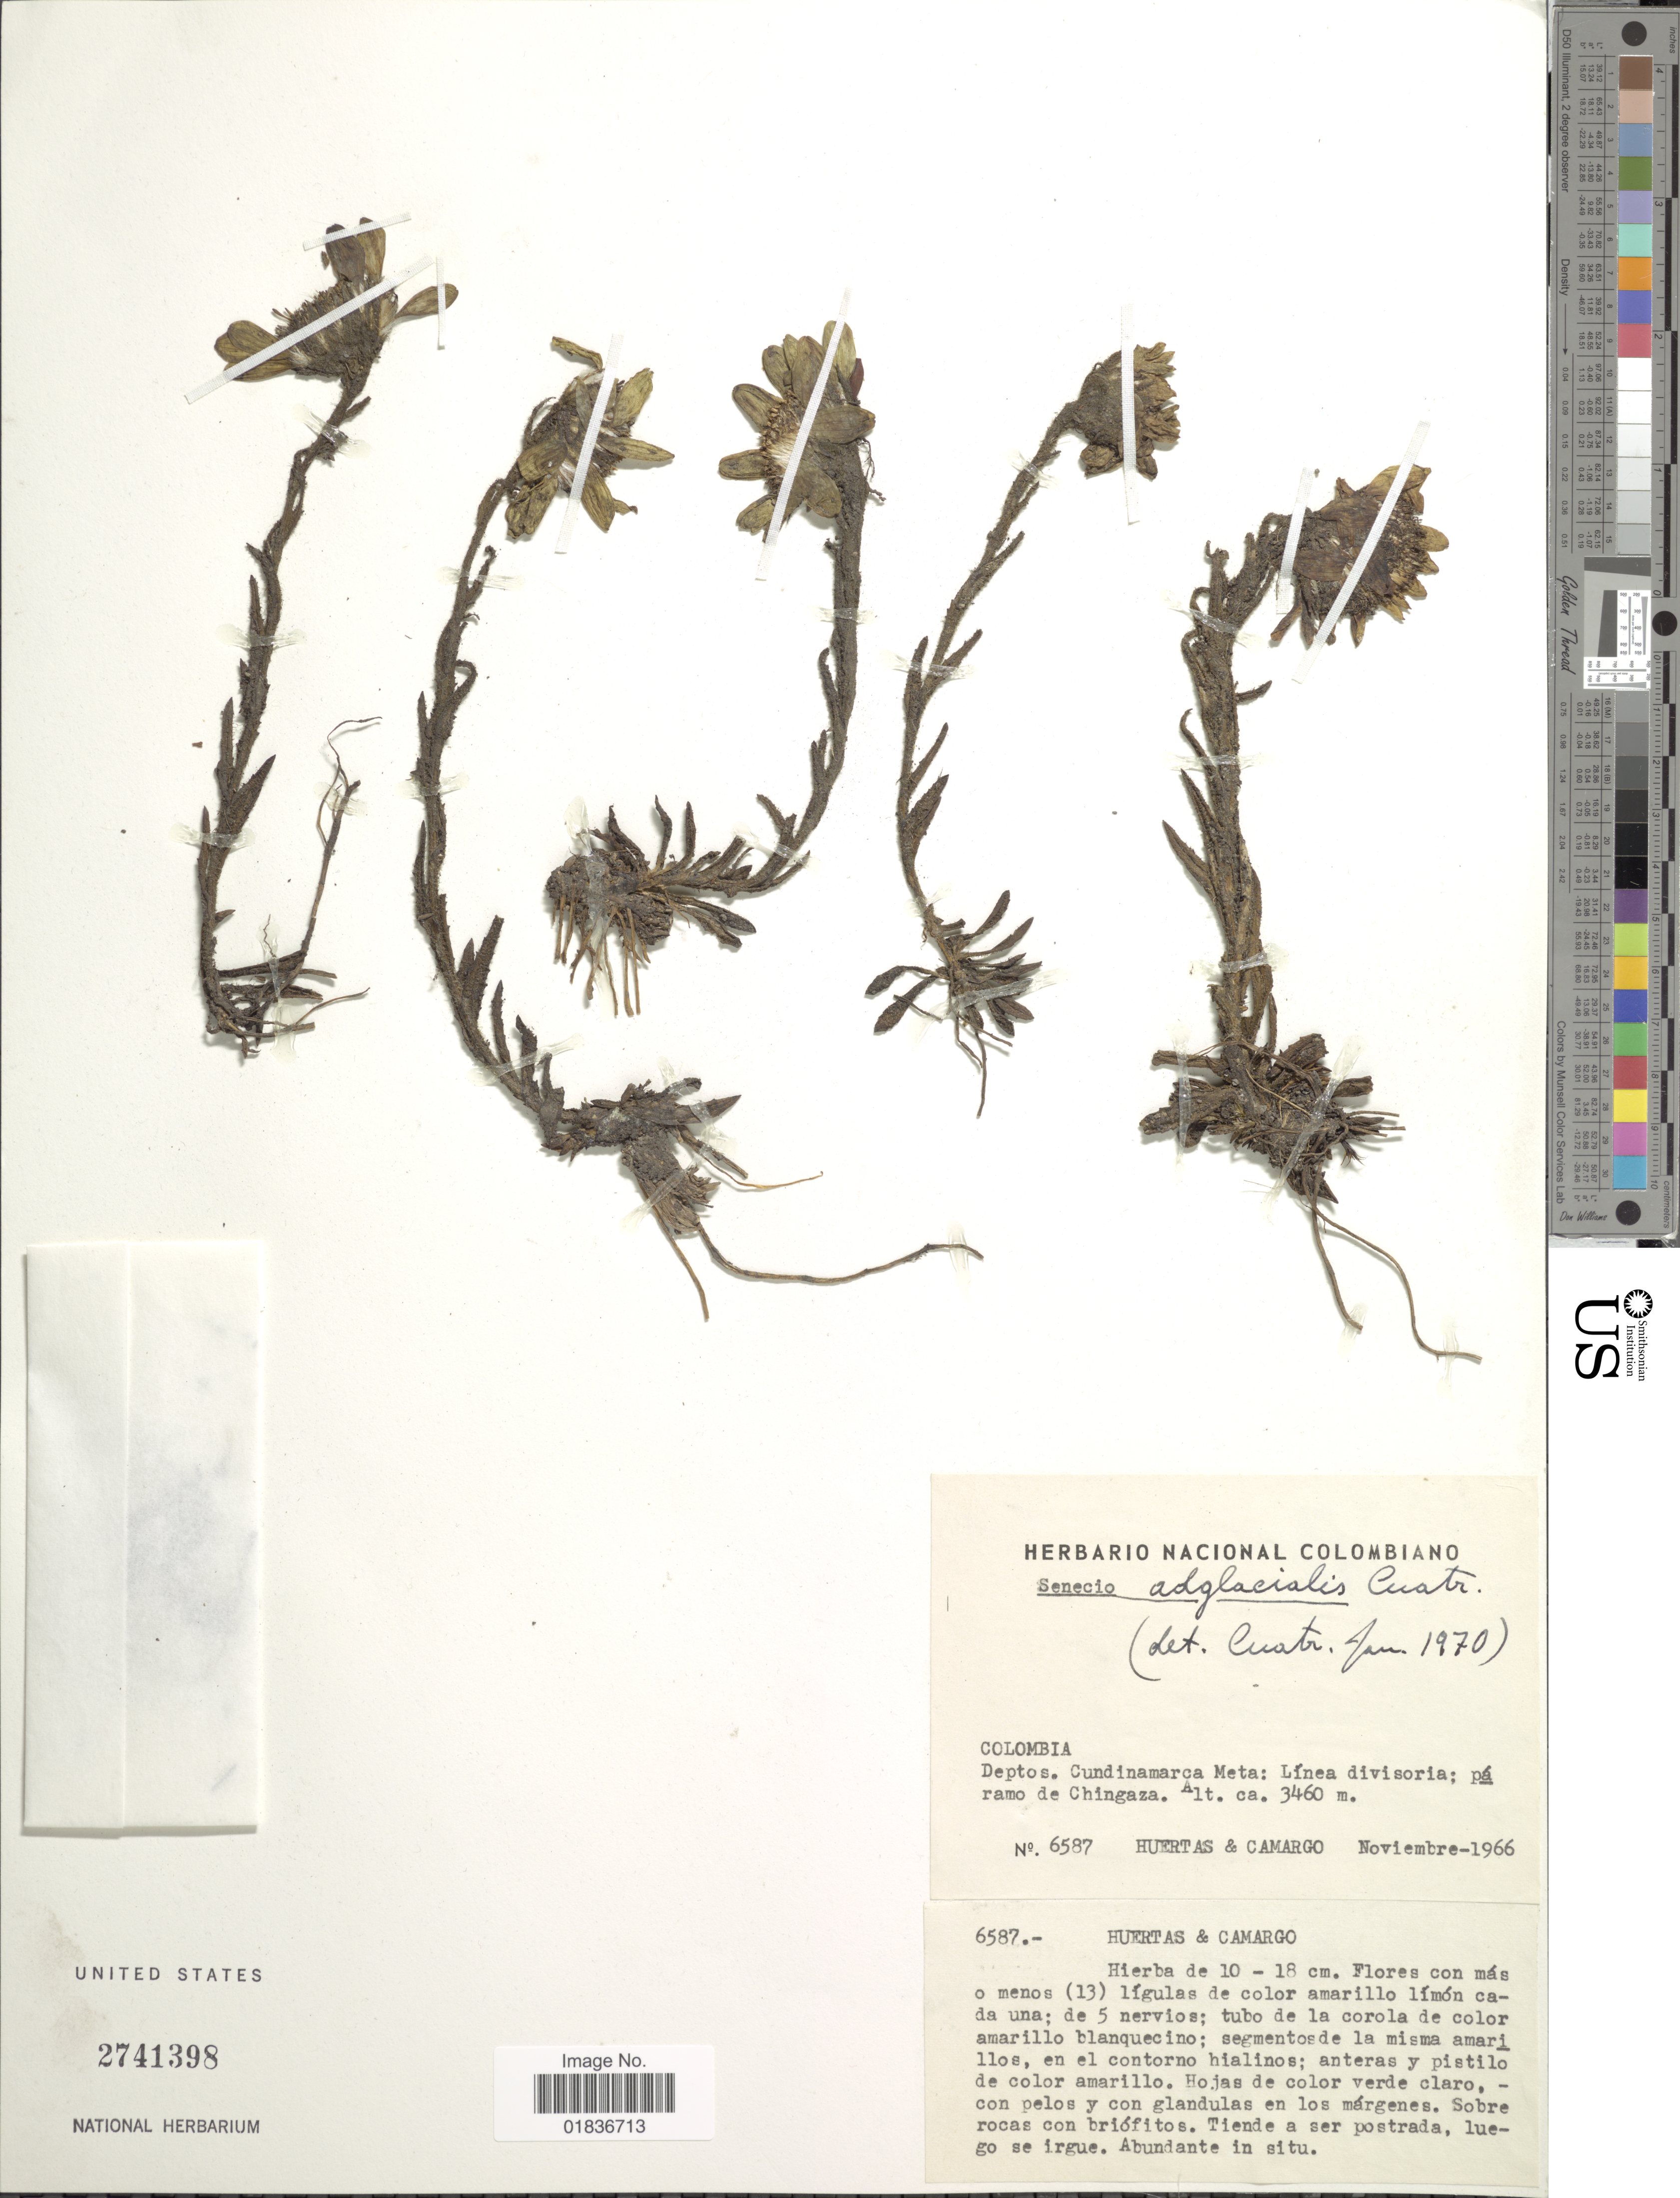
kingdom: Plantae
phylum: Tracheophyta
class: Magnoliopsida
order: Asterales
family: Asteraceae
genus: Senecio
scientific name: Senecio adglacialis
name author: Cuatrec.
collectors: Huertas & -. Camargo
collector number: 6587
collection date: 1966-11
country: Colombia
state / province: Cundinamarca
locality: Deptos. Cundinamarca Meta; Linea divisoria; paramo de Chingaza.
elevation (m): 3460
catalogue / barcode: US 2741398